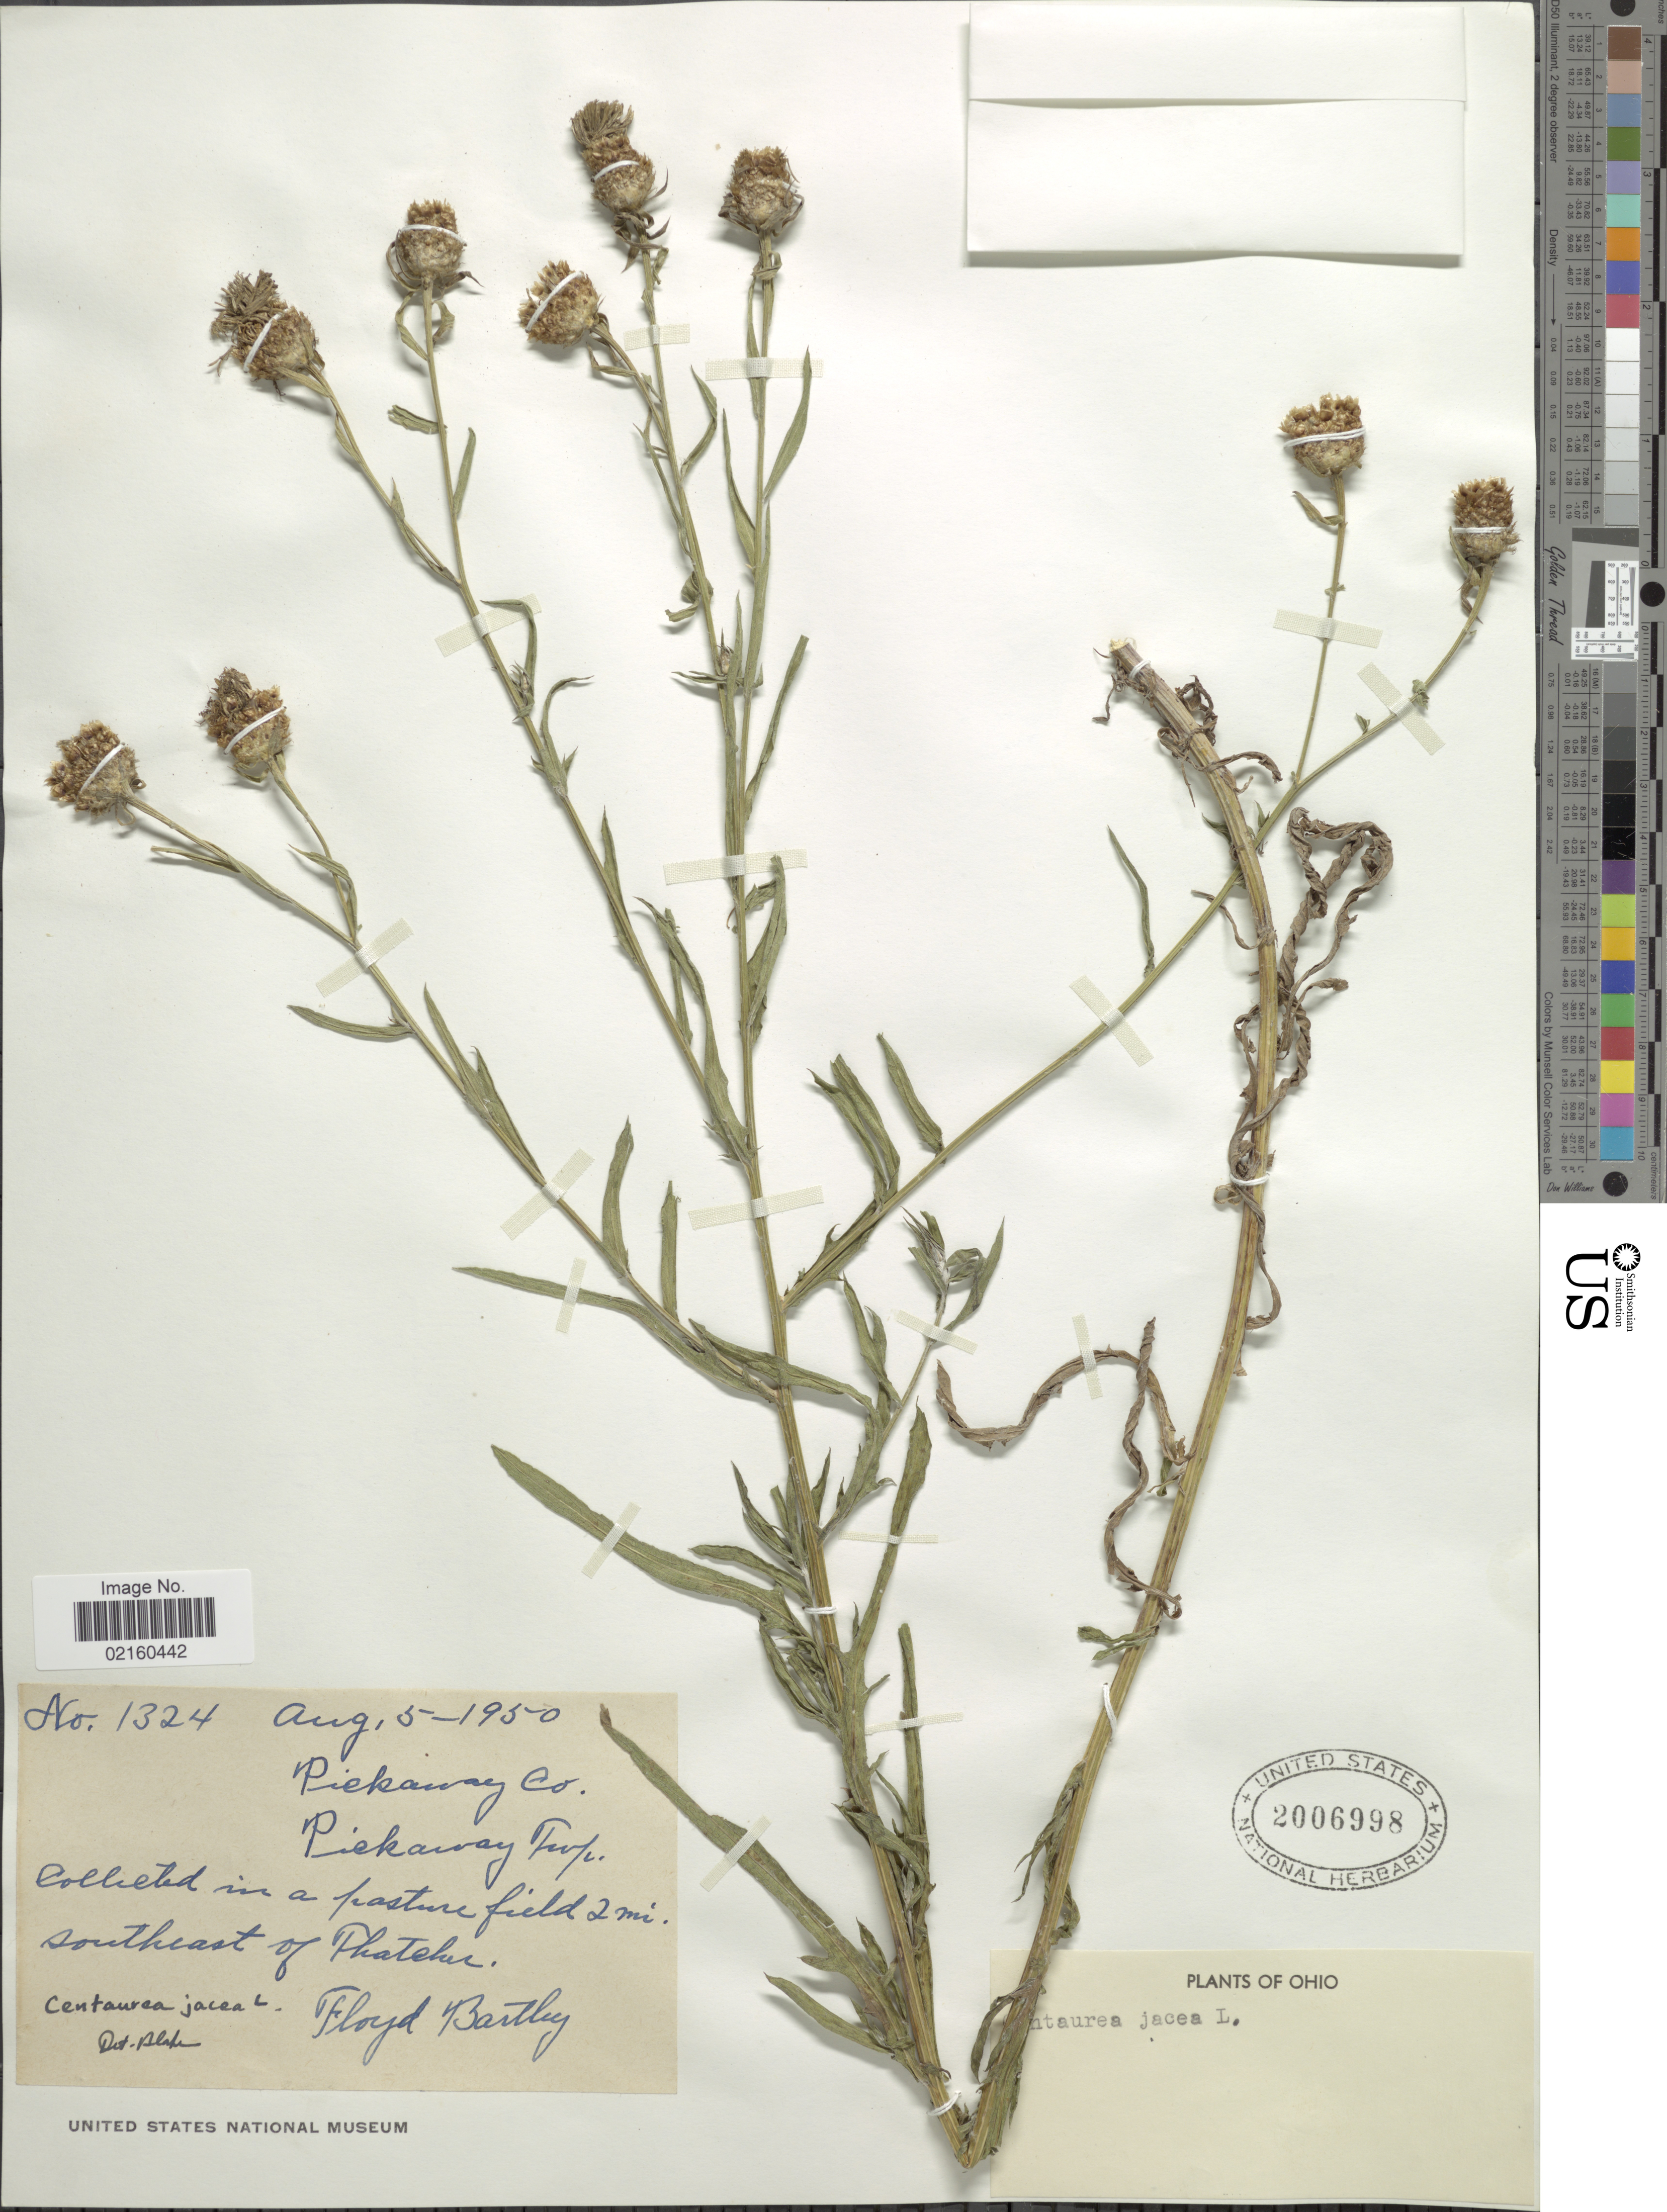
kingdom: Plantae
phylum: Tracheophyta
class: Magnoliopsida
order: Asterales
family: Asteraceae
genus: Centaurea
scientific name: Centaurea jacea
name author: L.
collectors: F. Bartley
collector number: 1324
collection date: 1950-08-05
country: United States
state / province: Ohio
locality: Pickaway Co., Pickaway Twp., 2 mi southeast of Thatcher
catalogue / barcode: US 2006998